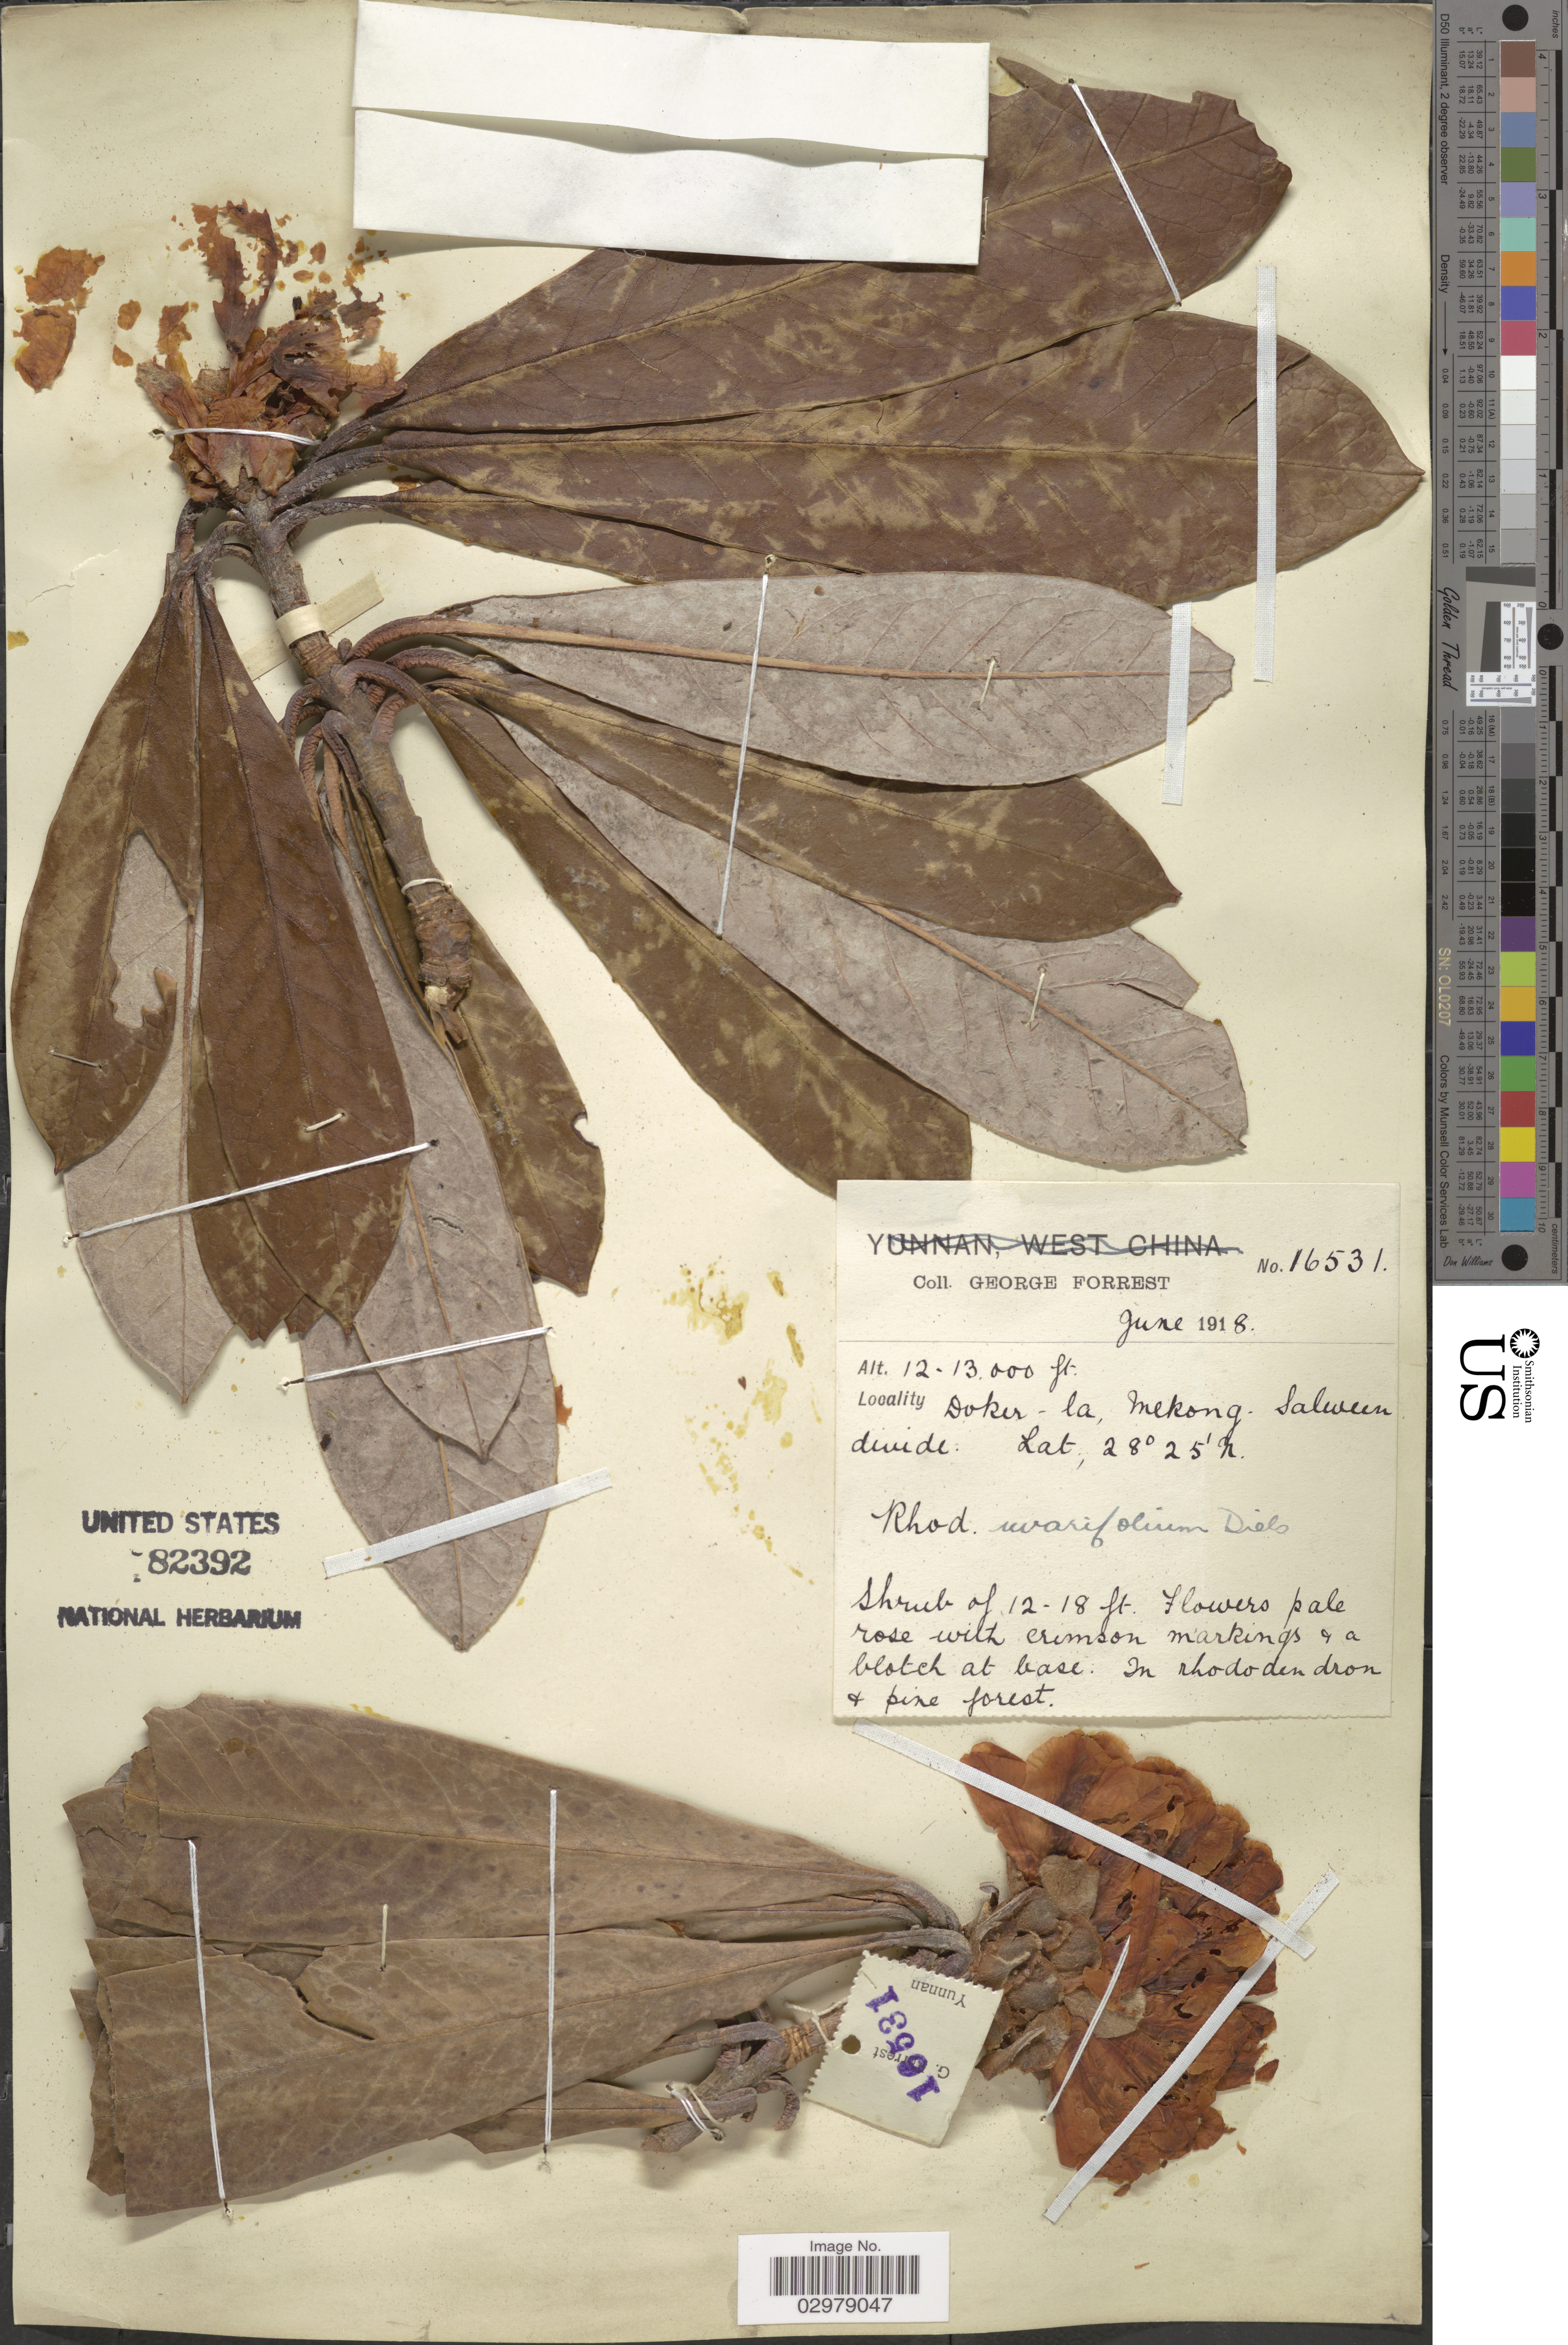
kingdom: Plantae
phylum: Tracheophyta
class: Magnoliopsida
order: Ericales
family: Ericaceae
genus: Rhododendron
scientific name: Rhododendron uvarifolium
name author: Diels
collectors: G. Forrest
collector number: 16531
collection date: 1918-06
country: China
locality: Doker - la, Mekong - Salween divide.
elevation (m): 3658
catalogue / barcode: US 82392